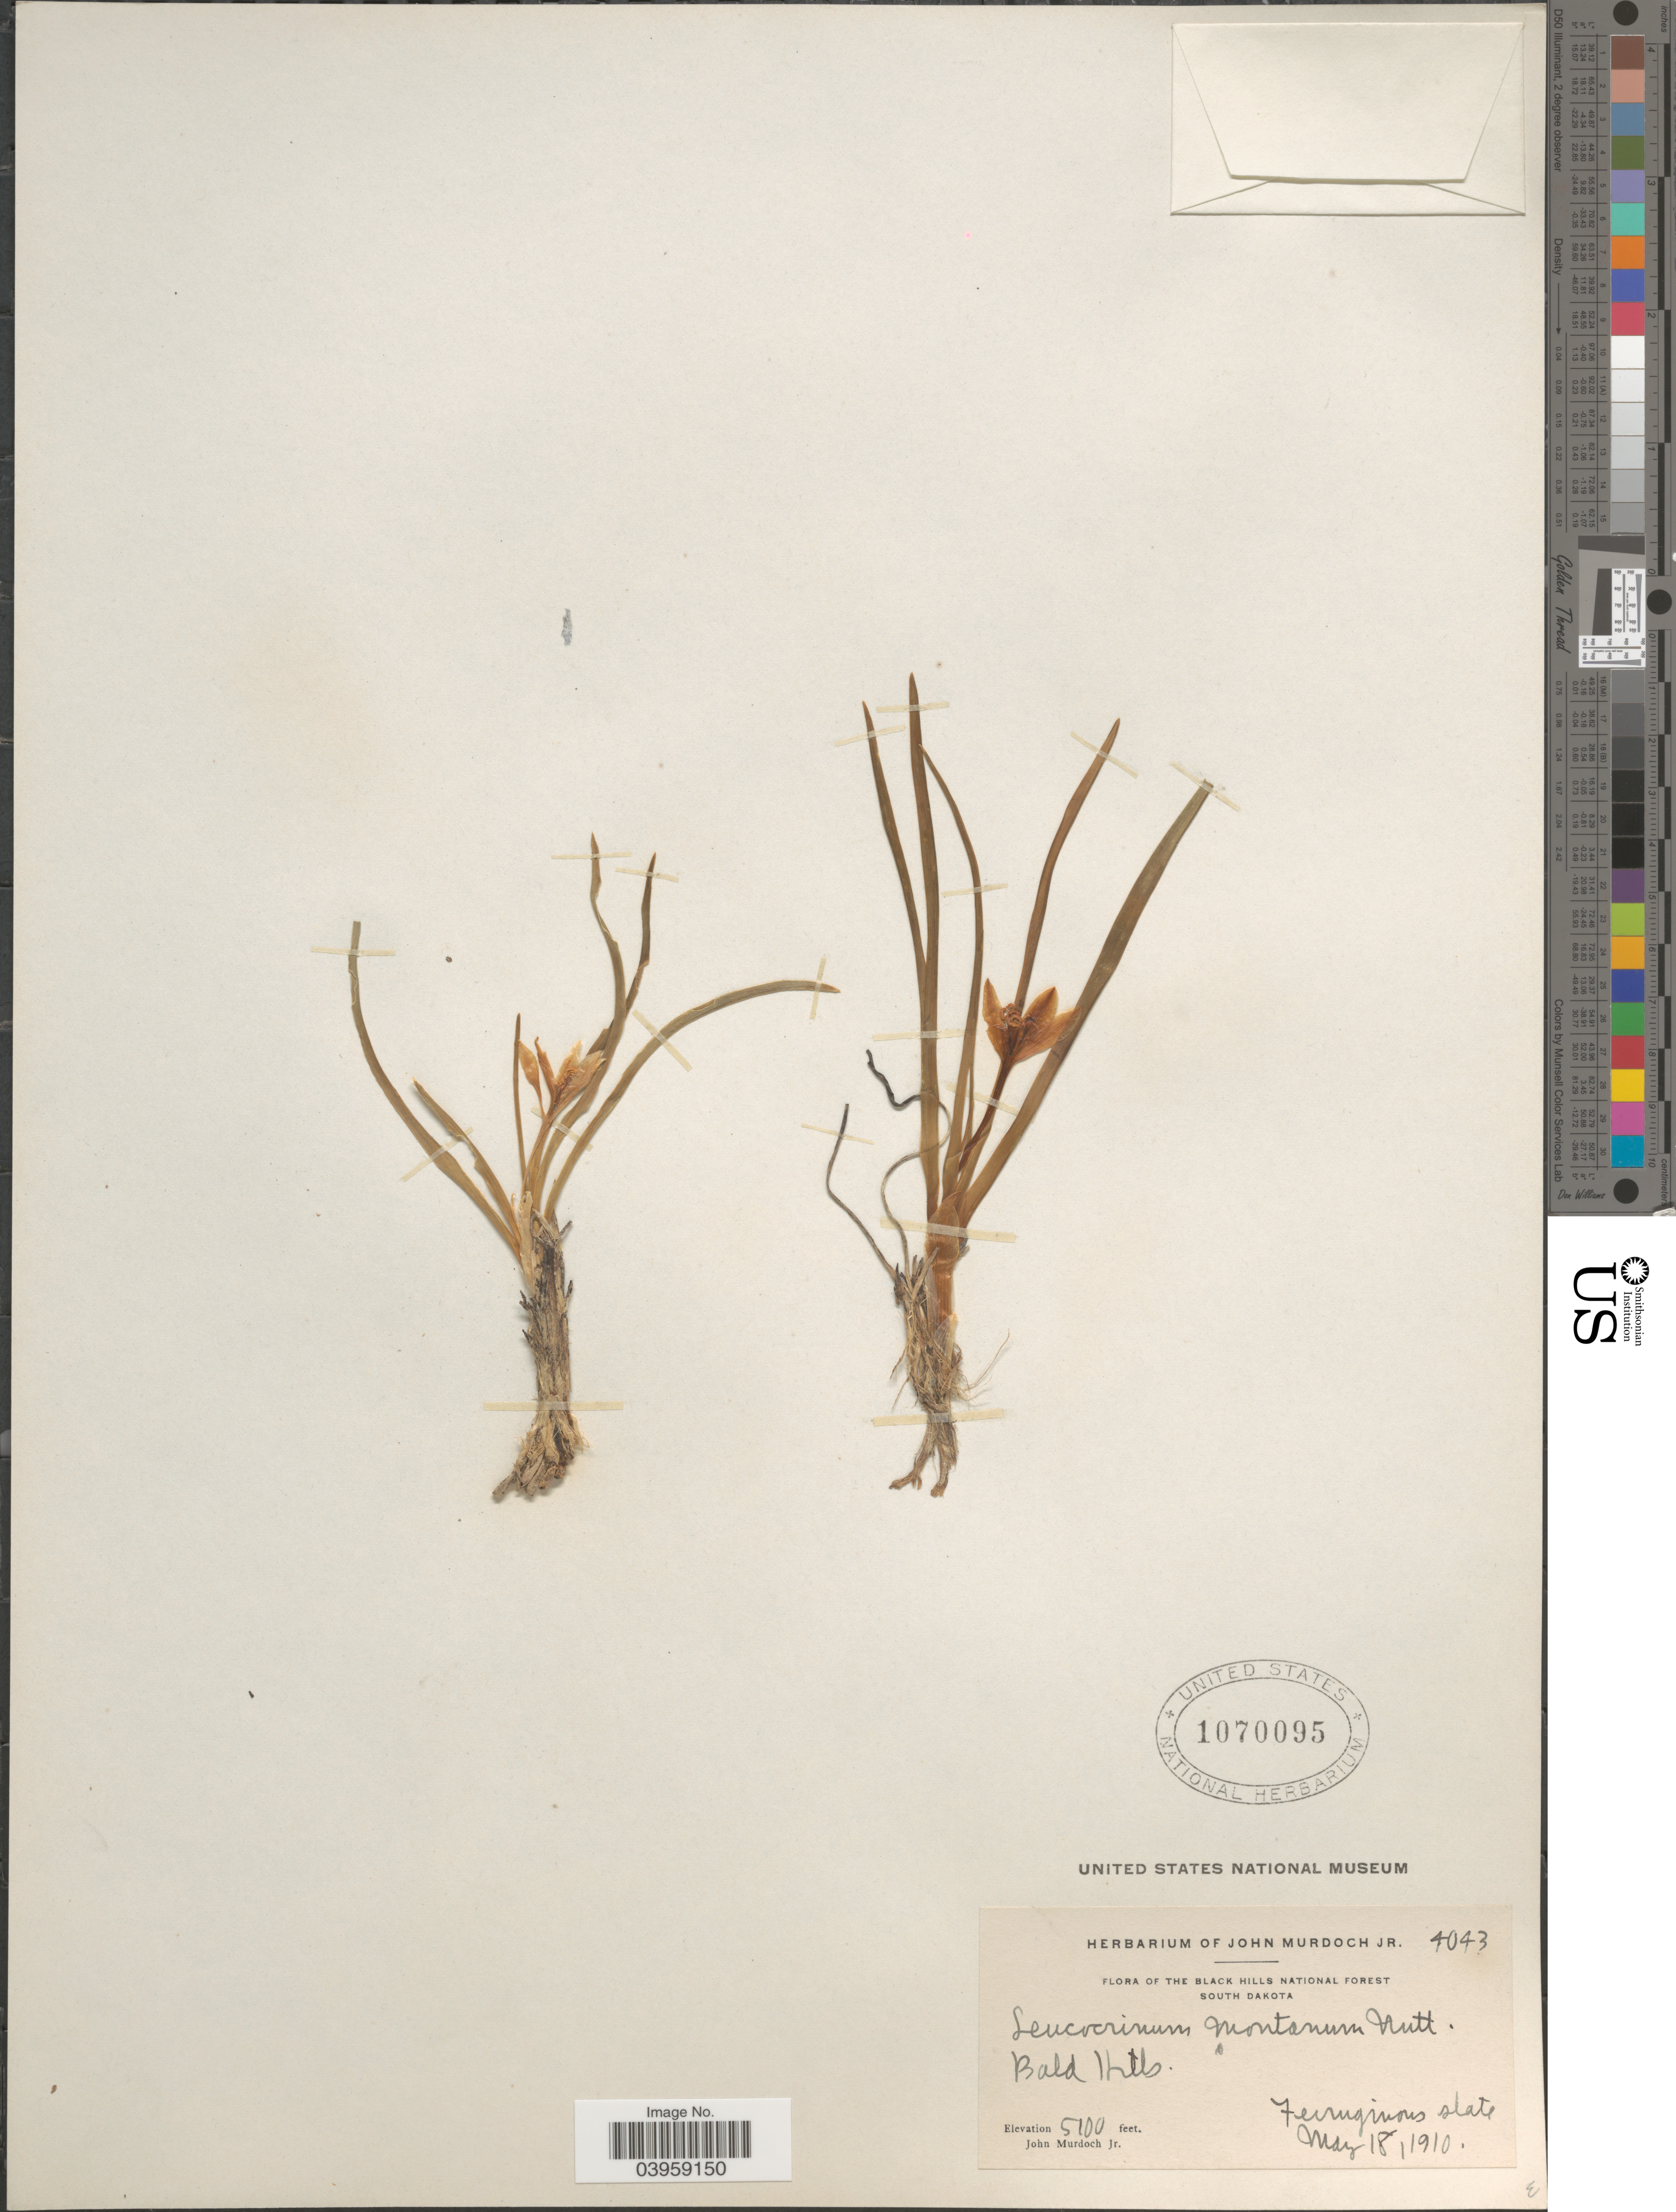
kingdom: Plantae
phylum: Tracheophyta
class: Liliopsida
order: Asparagales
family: Asparagaceae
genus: Leucocrinum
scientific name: Leucocrinum montanum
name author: Nutt.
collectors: J. Murdoch Jr.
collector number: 4043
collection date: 1910-05-18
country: United States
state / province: South Dakota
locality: The Black Hills National Forest. Bald Hills.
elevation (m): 1554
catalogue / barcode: US 1070095